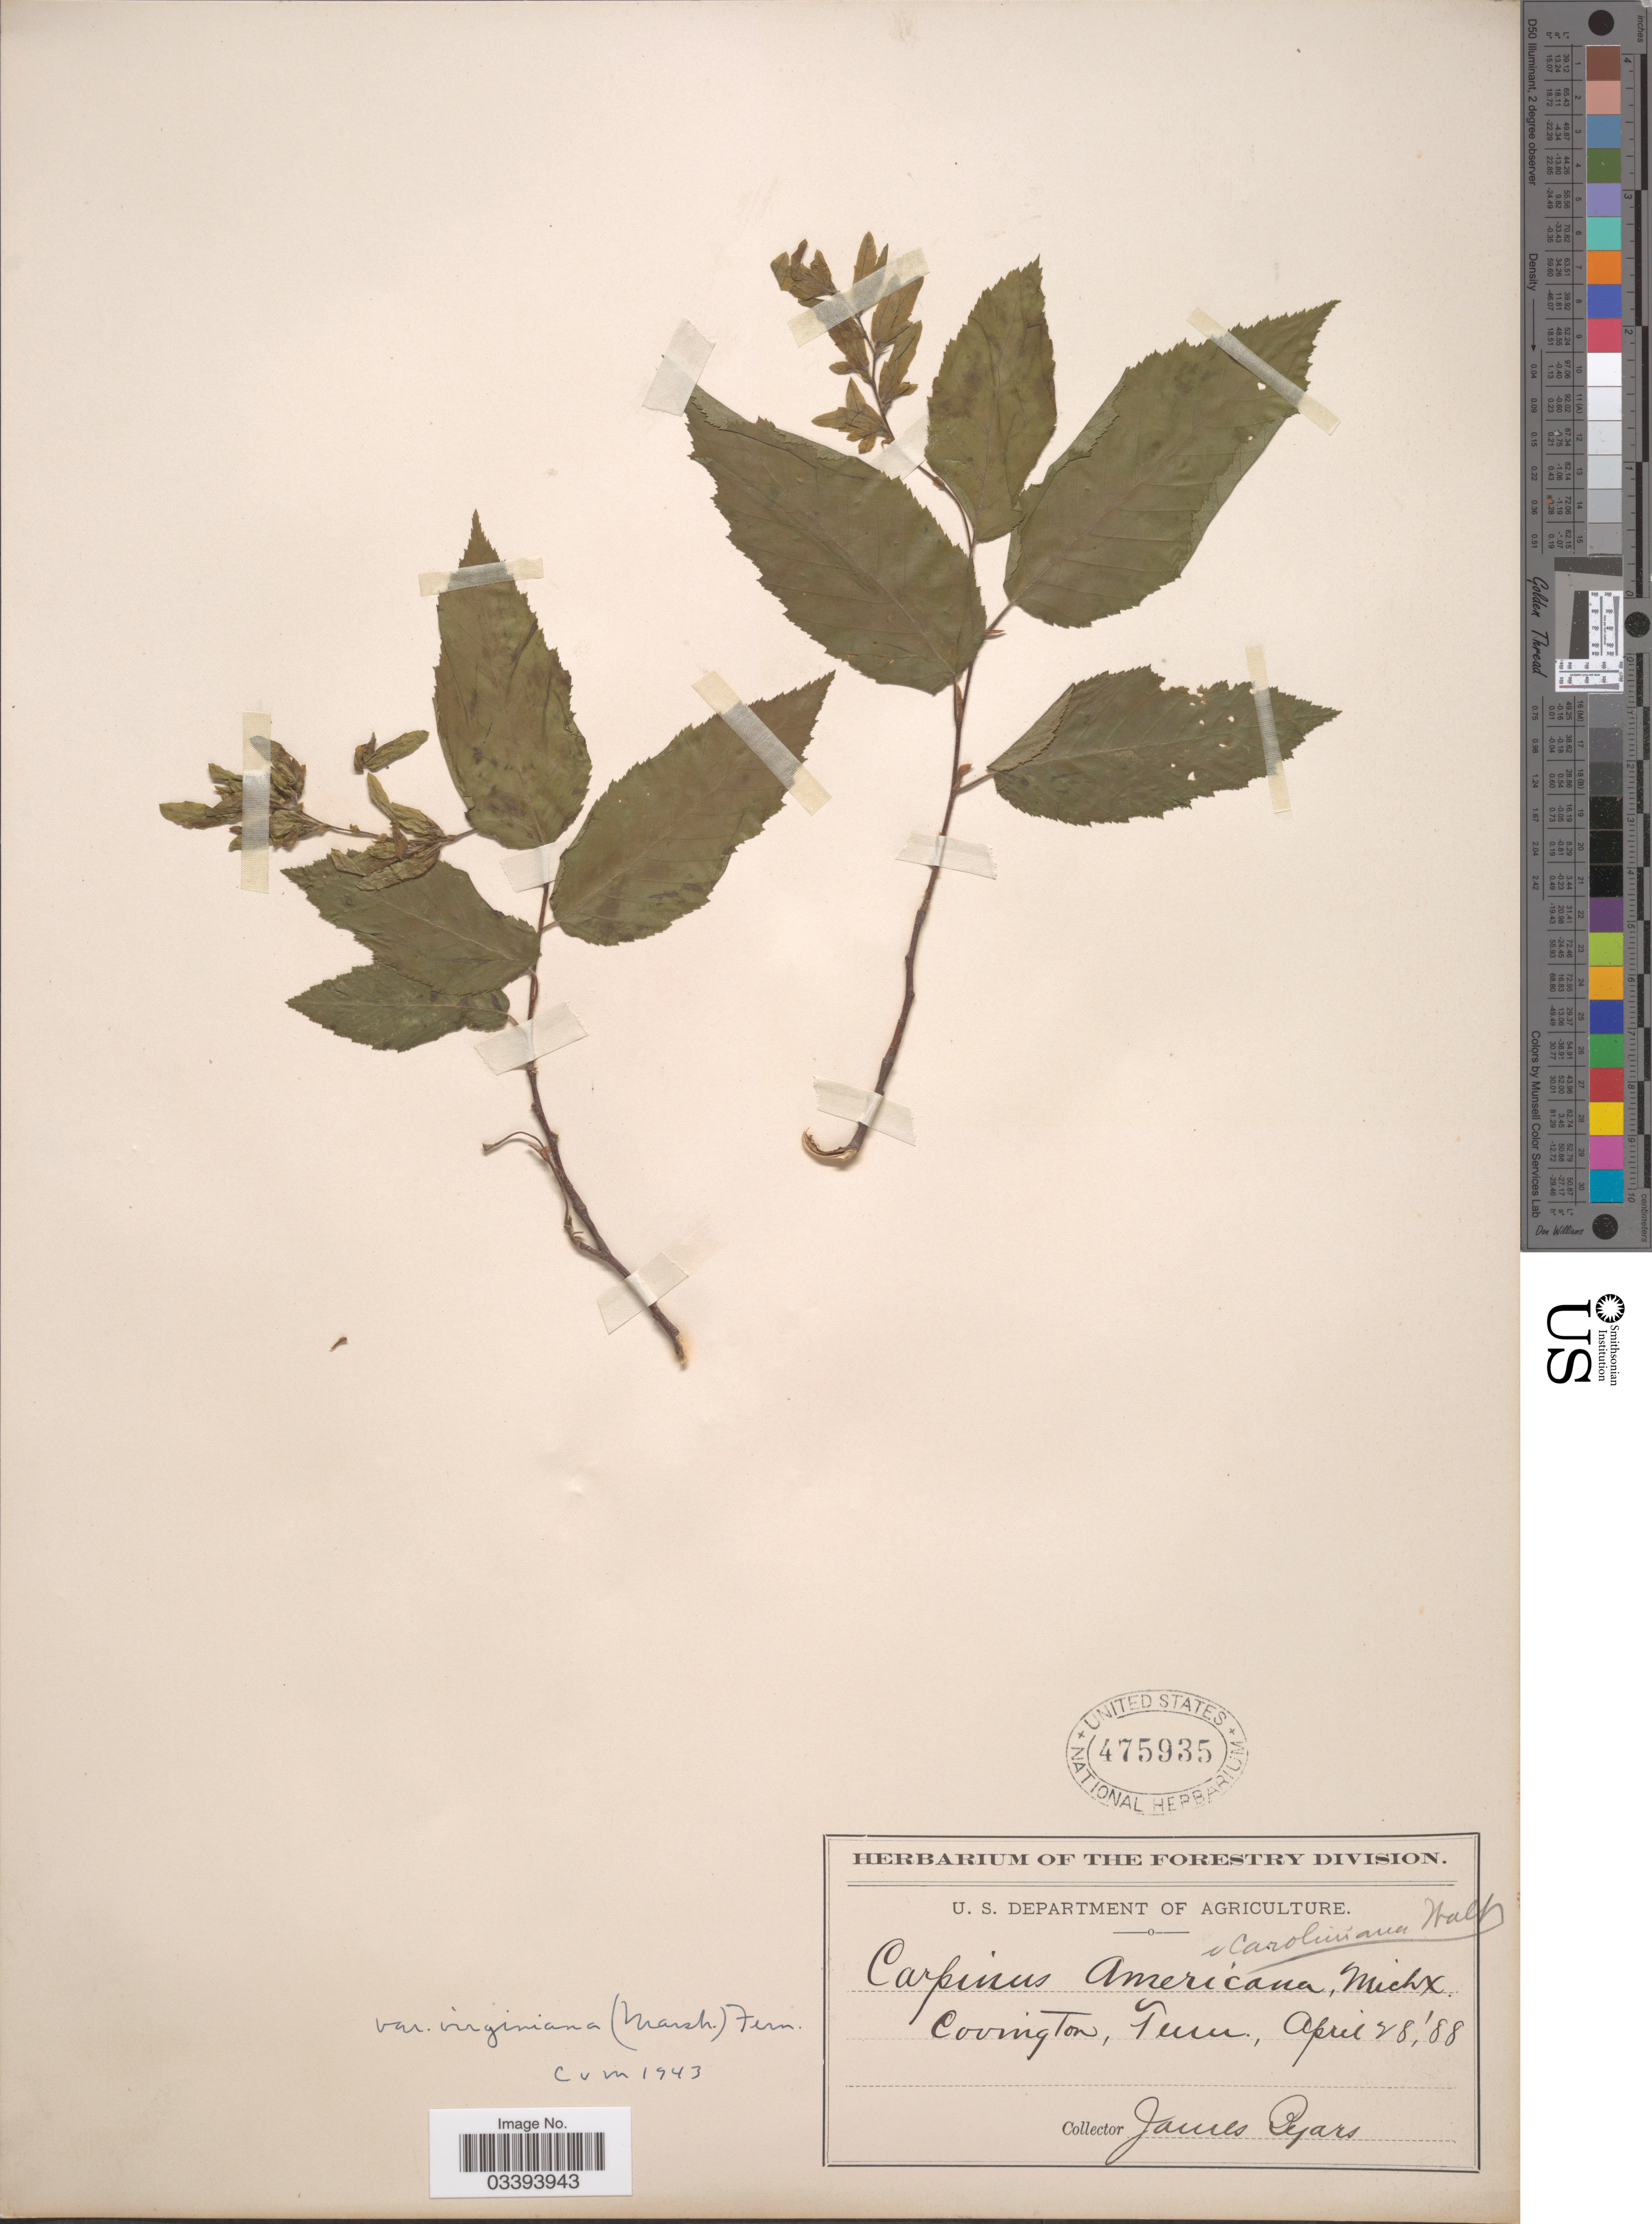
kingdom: Plantae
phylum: Tracheophyta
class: Magnoliopsida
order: Fagales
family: Betulaceae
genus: Carpinus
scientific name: Carpinus caroliniana subsp. virginiana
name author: (Marshall) Furlow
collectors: J. Byars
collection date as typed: Transcribed d/m/y: 28/4/88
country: United States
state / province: Tennessee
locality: Covington.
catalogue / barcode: US 475935